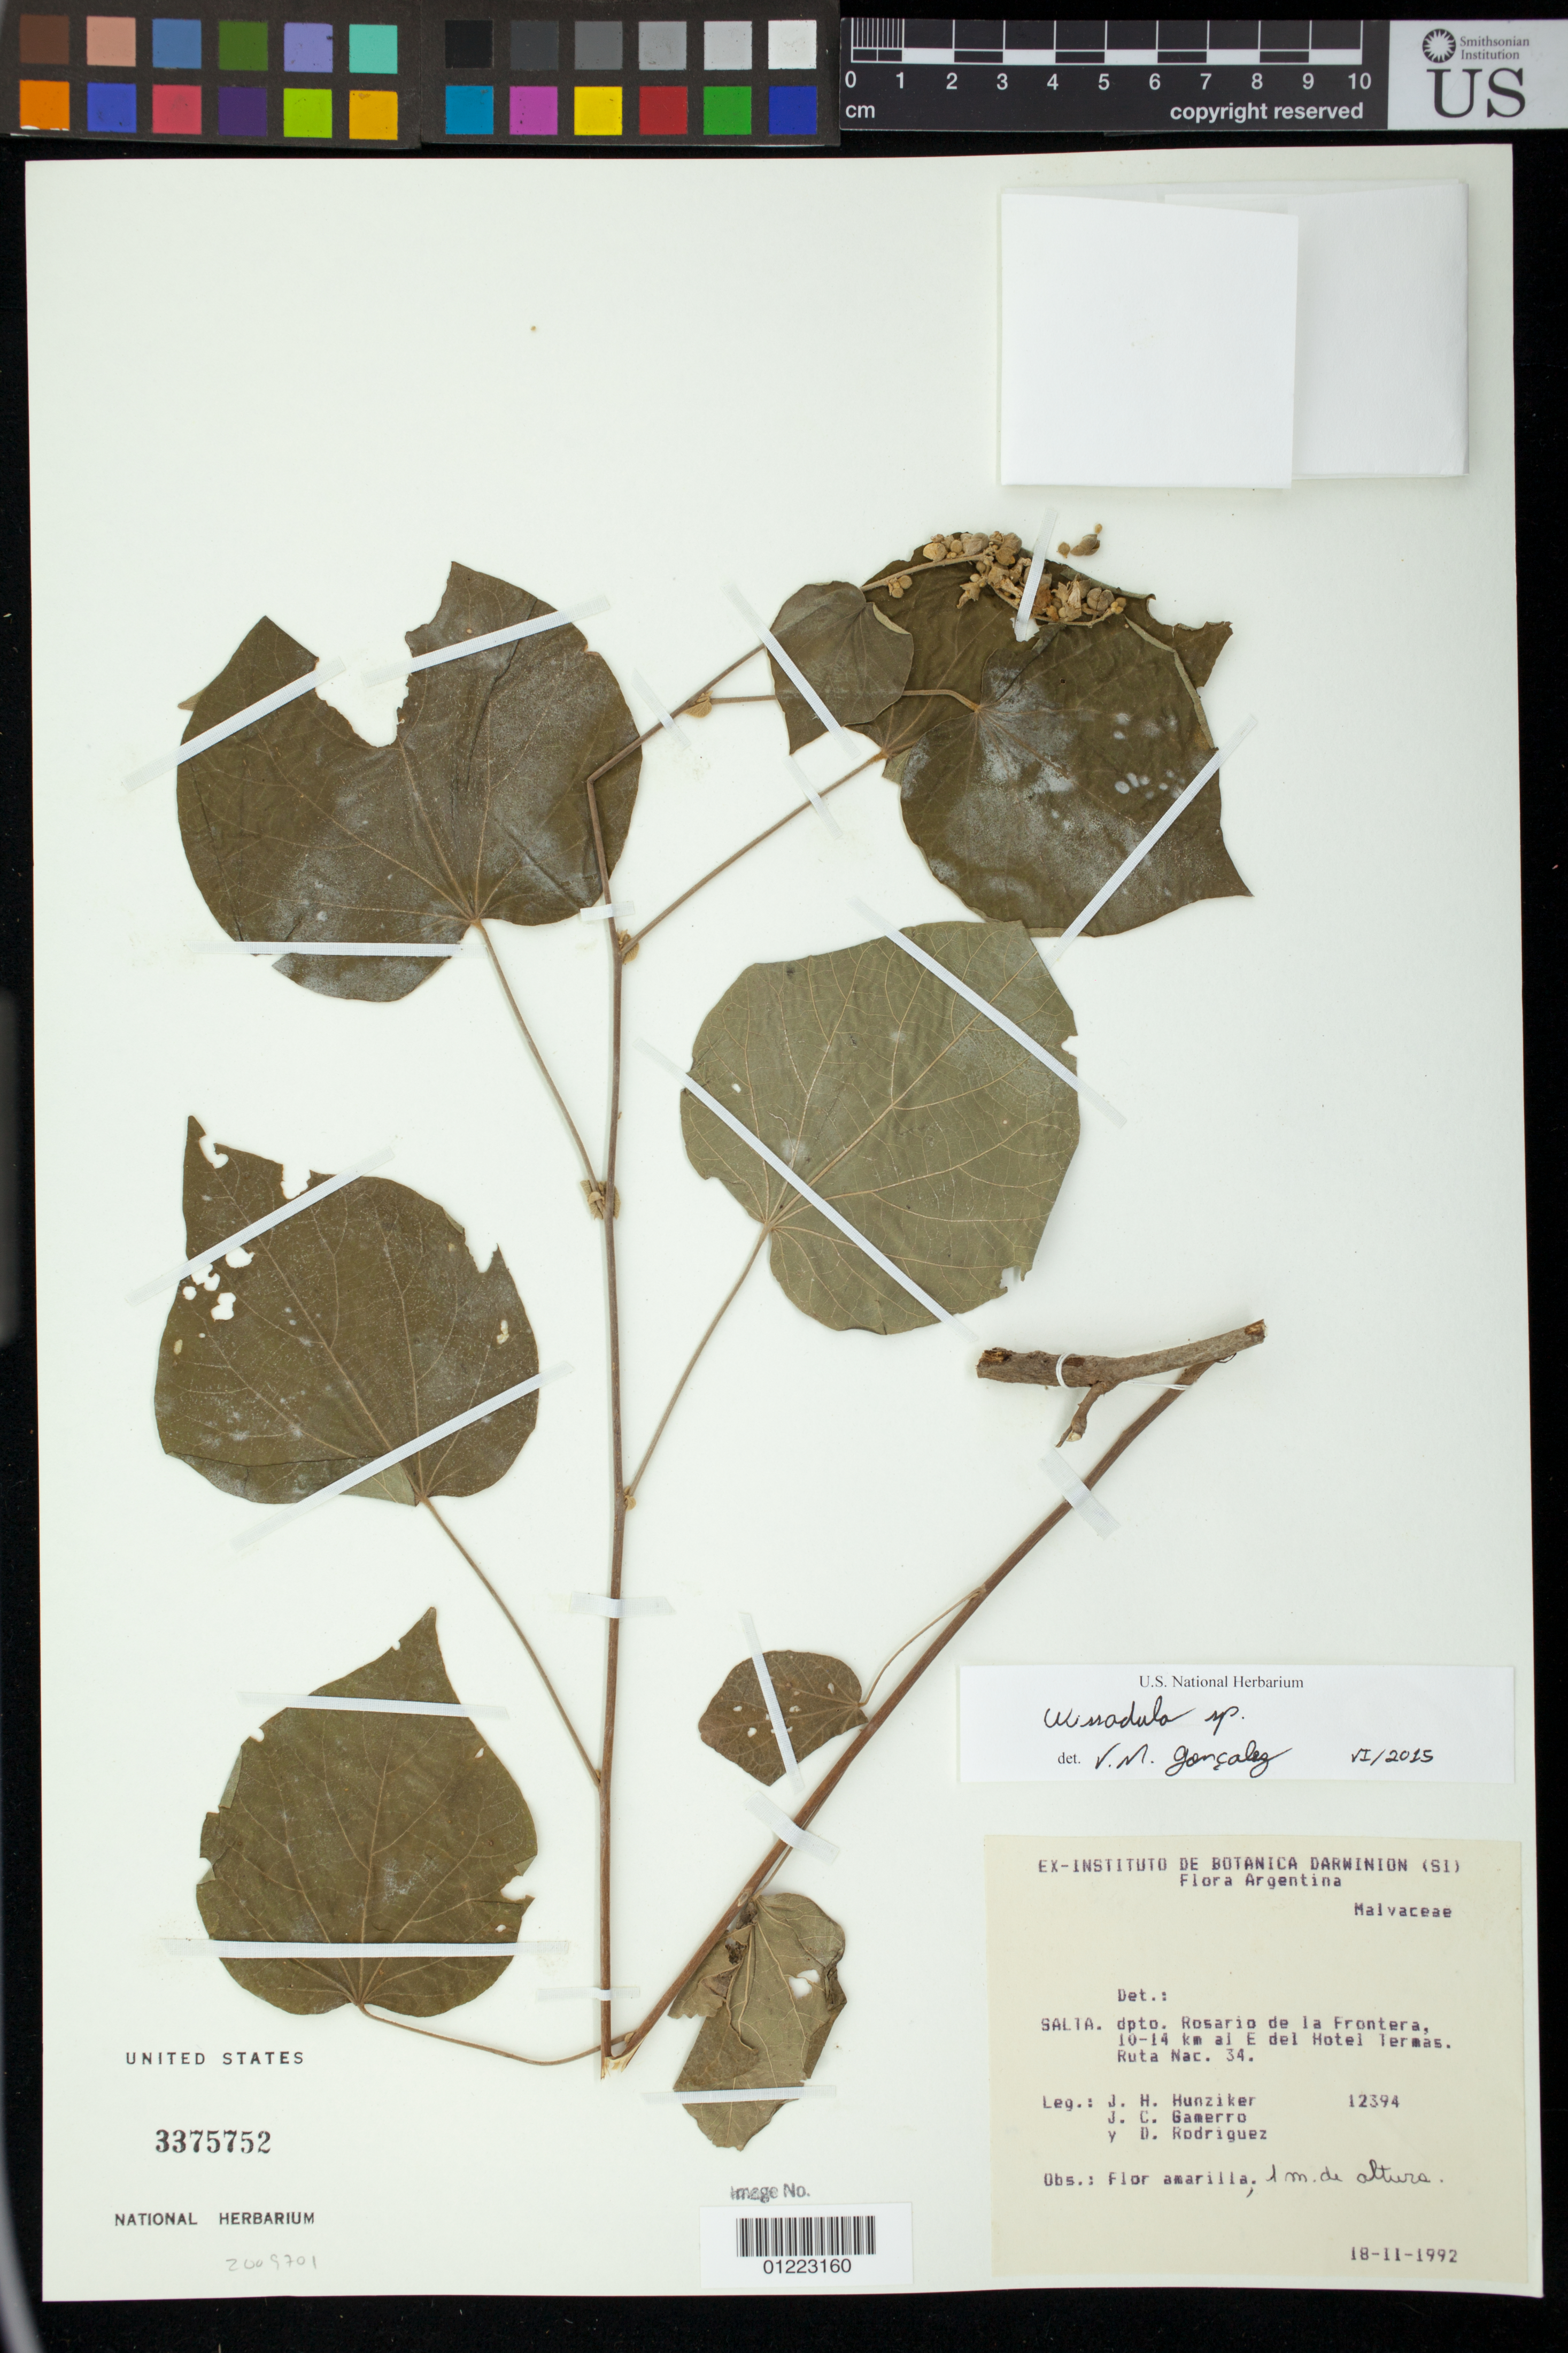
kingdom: Plantae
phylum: Tracheophyta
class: Magnoliopsida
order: Malvales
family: Malvaceae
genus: Wissadula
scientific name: Wissadula sp.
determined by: Goncalez, V. M.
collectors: J. H. Hunziker, J. Gamerro & D. Rodriguez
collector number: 12394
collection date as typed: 11/18/1992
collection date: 1992-11-18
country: Argentina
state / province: Salta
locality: Salta: Rosario de la Frontera, 10-14 km al E del Hotel Termas. Ruta Nac. 34.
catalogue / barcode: US 3375752